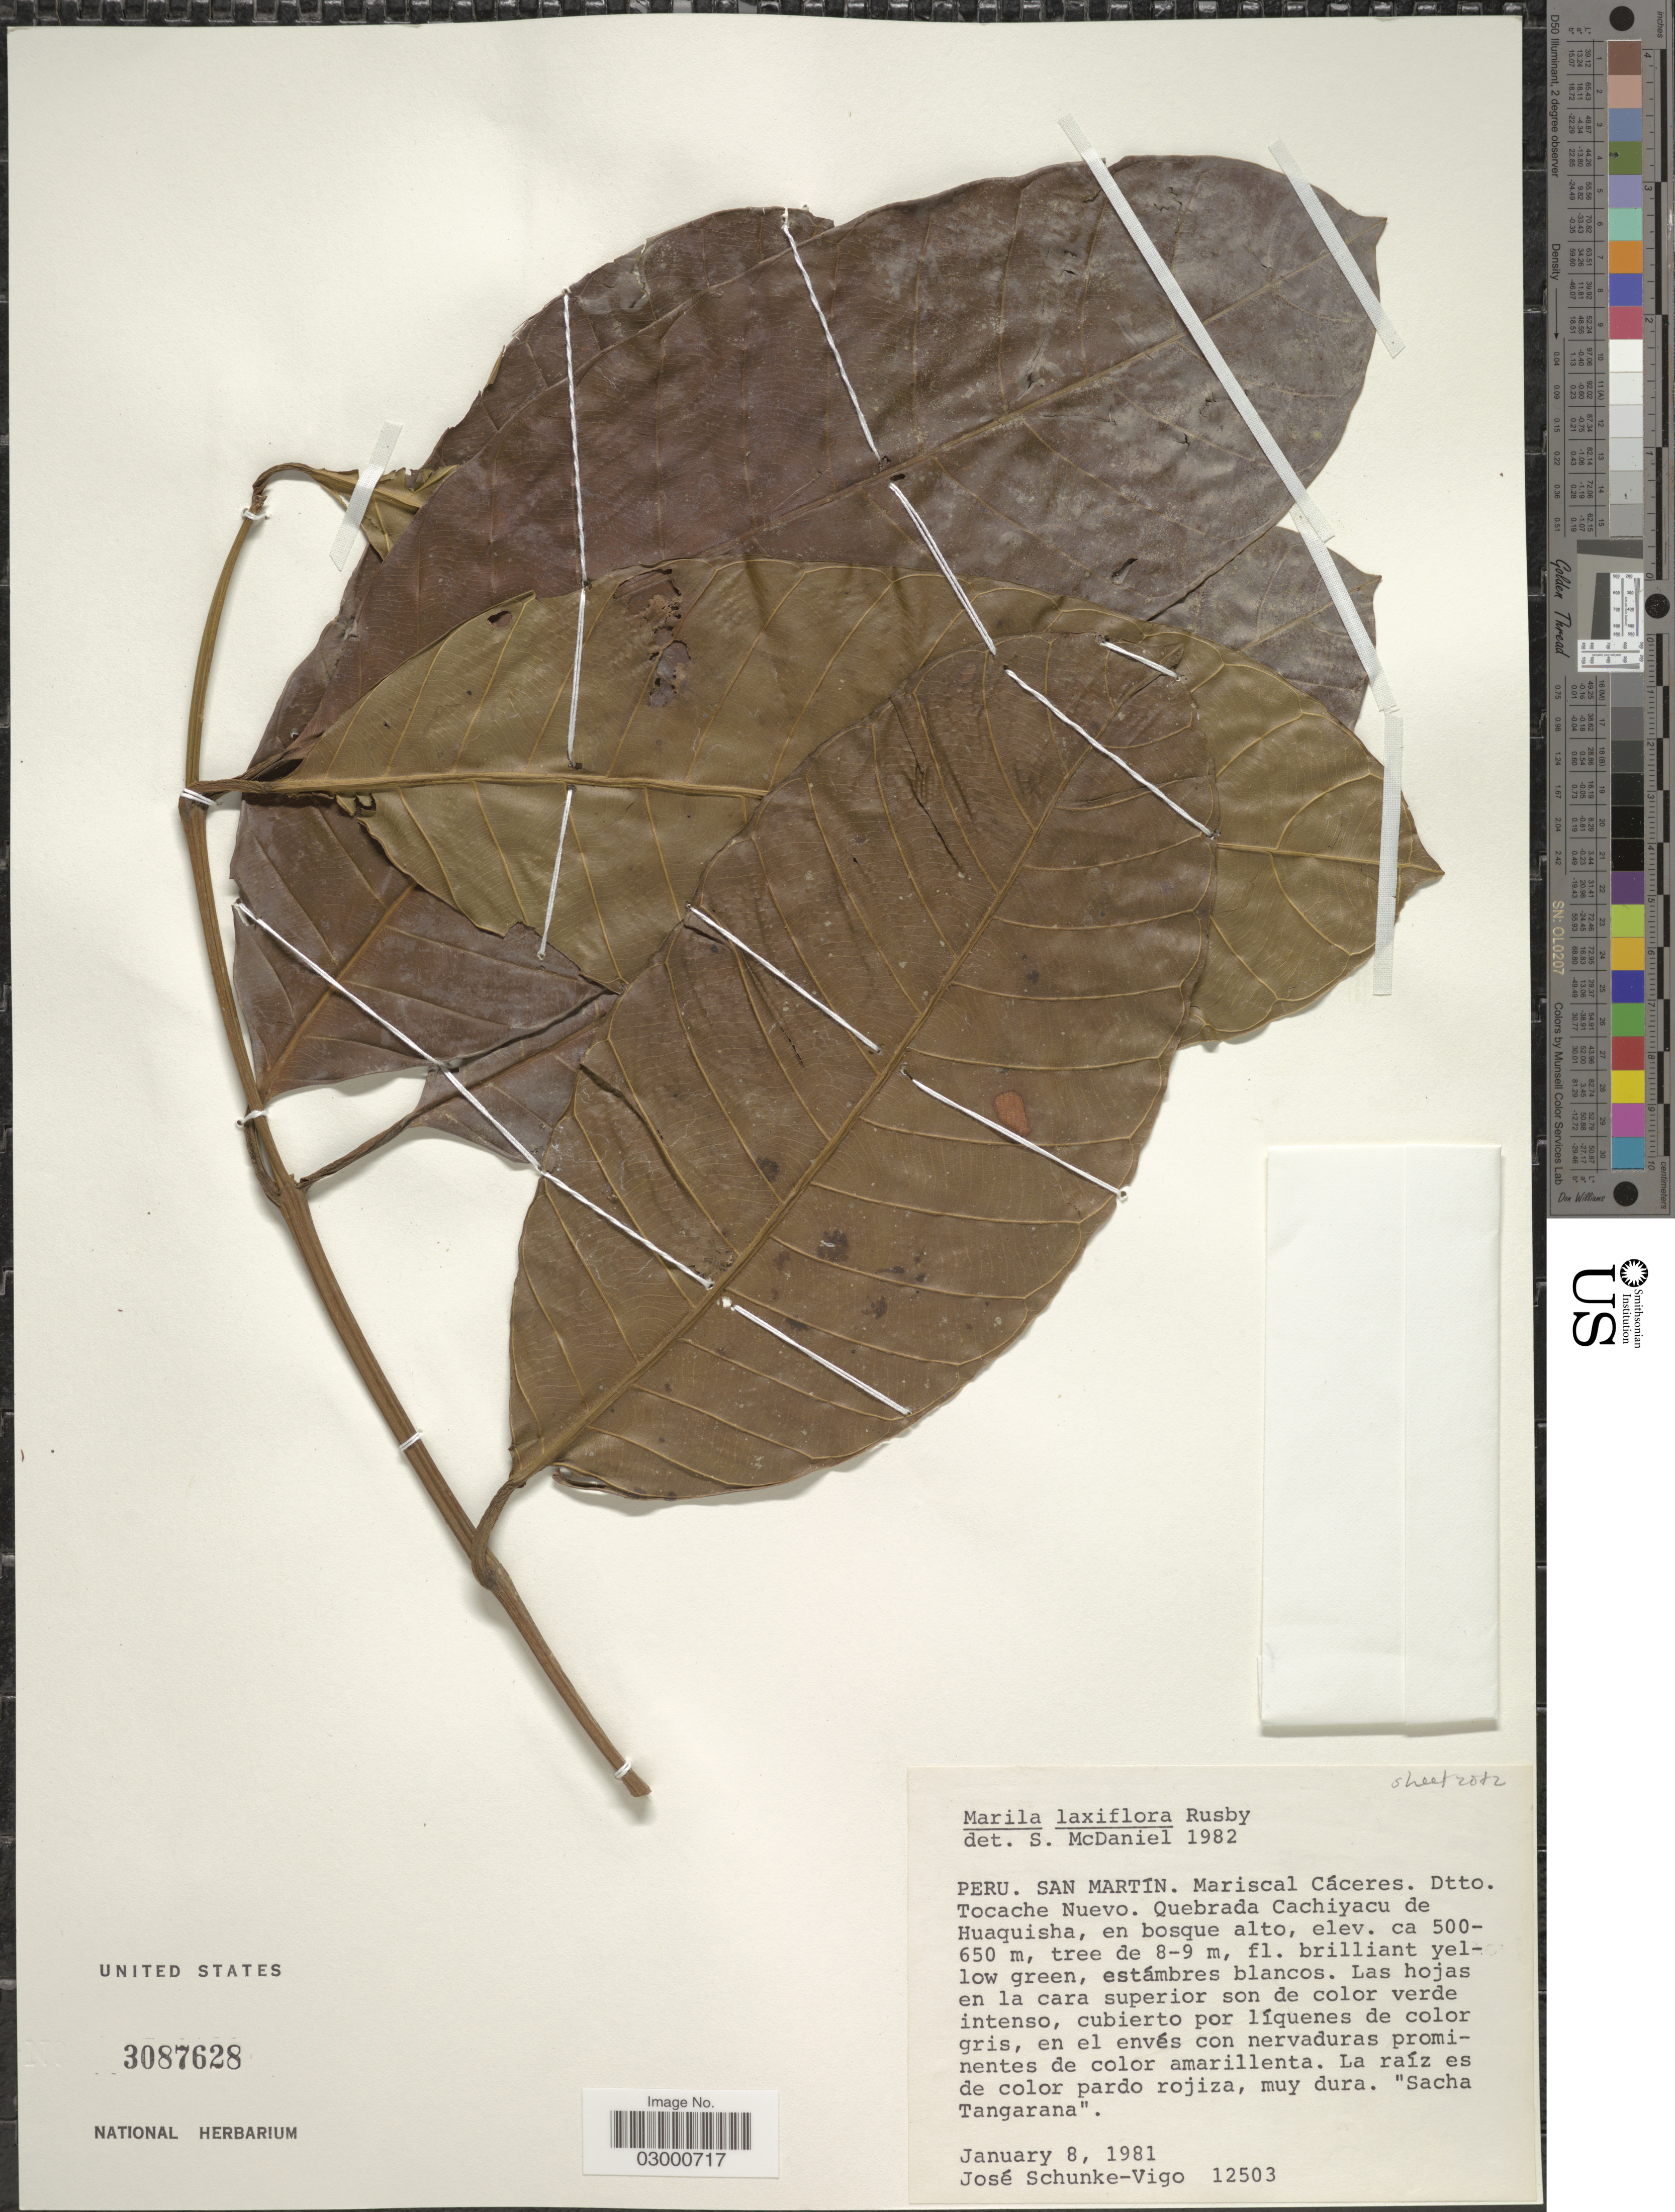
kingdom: Plantae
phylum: Tracheophyta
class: Magnoliopsida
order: Malpighiales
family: Calophyllaceae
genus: Marila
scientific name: Marila laxiflora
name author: Rusby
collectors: J. Schunke Vigo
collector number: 12503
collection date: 1981-01-08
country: Peru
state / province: San Martín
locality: Mariscal Cáceres. Dtto. Tocache Nuevo. Quebrada Cachiyacu de Huaquisha.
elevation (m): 500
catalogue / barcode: US 3087628